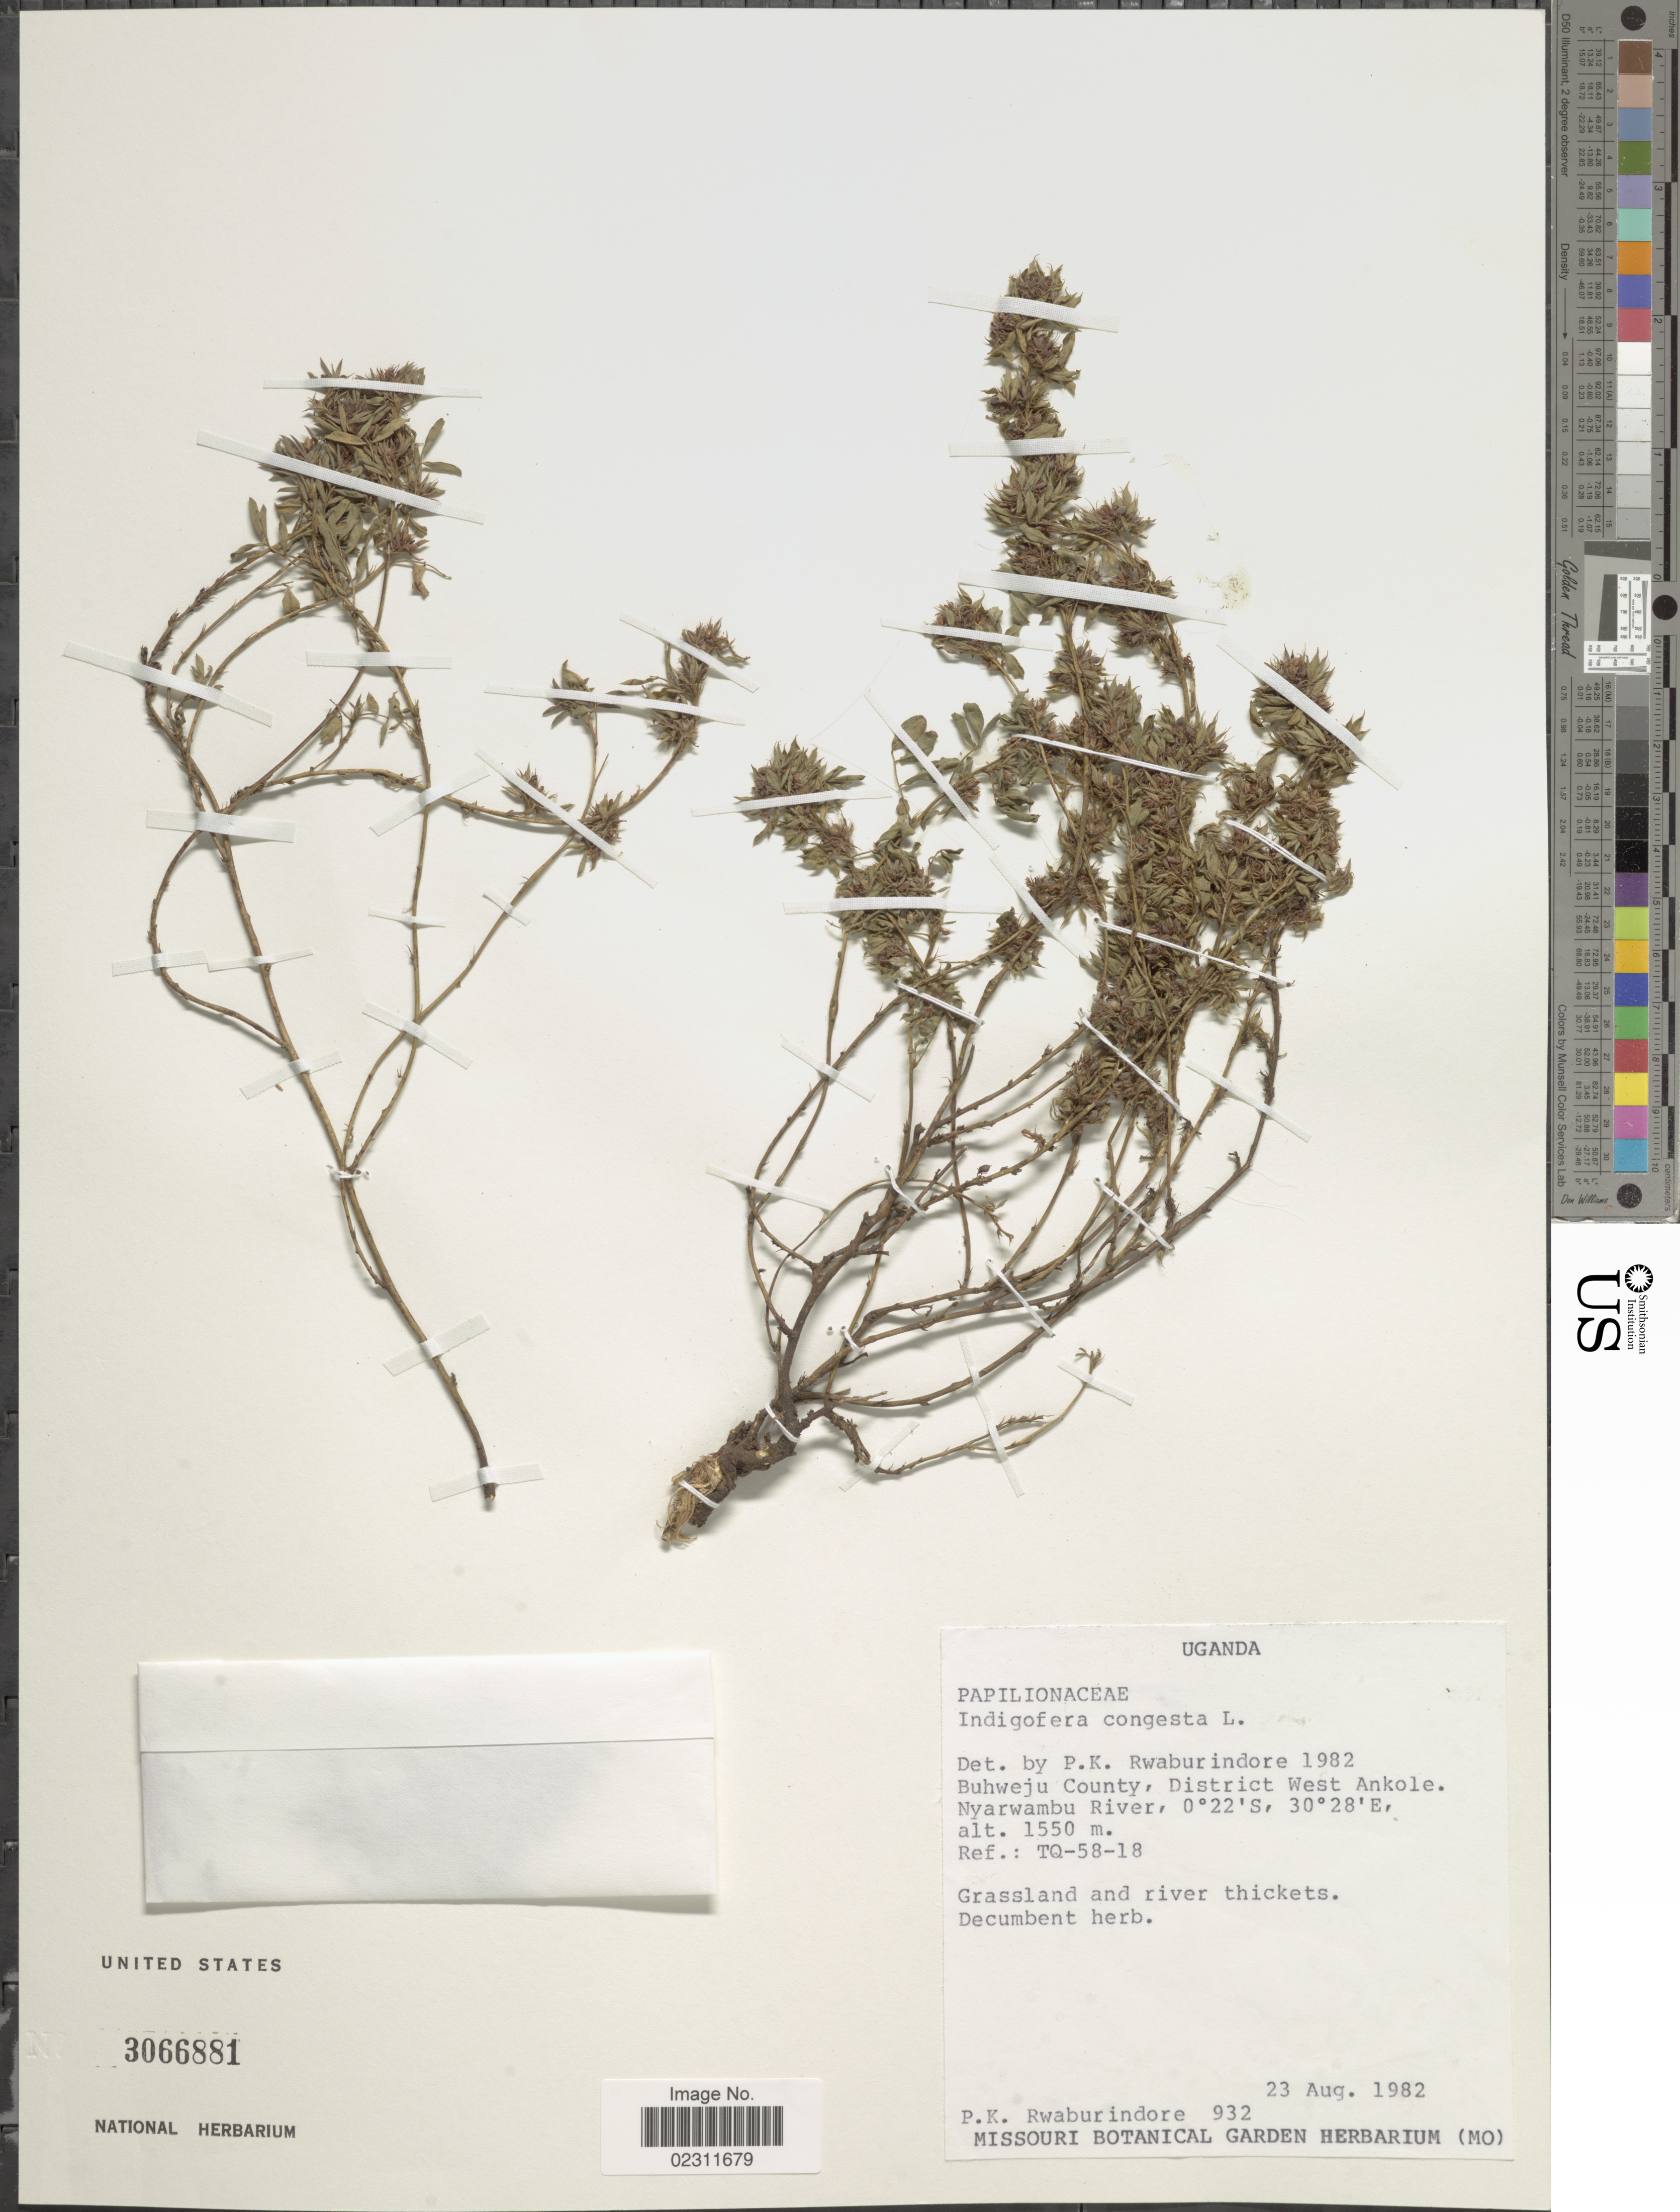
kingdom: Plantae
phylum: Tracheophyta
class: Magnoliopsida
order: Fabales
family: Fabaceae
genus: Indigofera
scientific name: Indigofera congesta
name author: Baker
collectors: P. Rwaburindore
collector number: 932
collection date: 1982-08-23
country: Uganda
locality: Buhweju County, District West Ankole, Nyarwambu River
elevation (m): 1550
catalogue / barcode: US 3066881